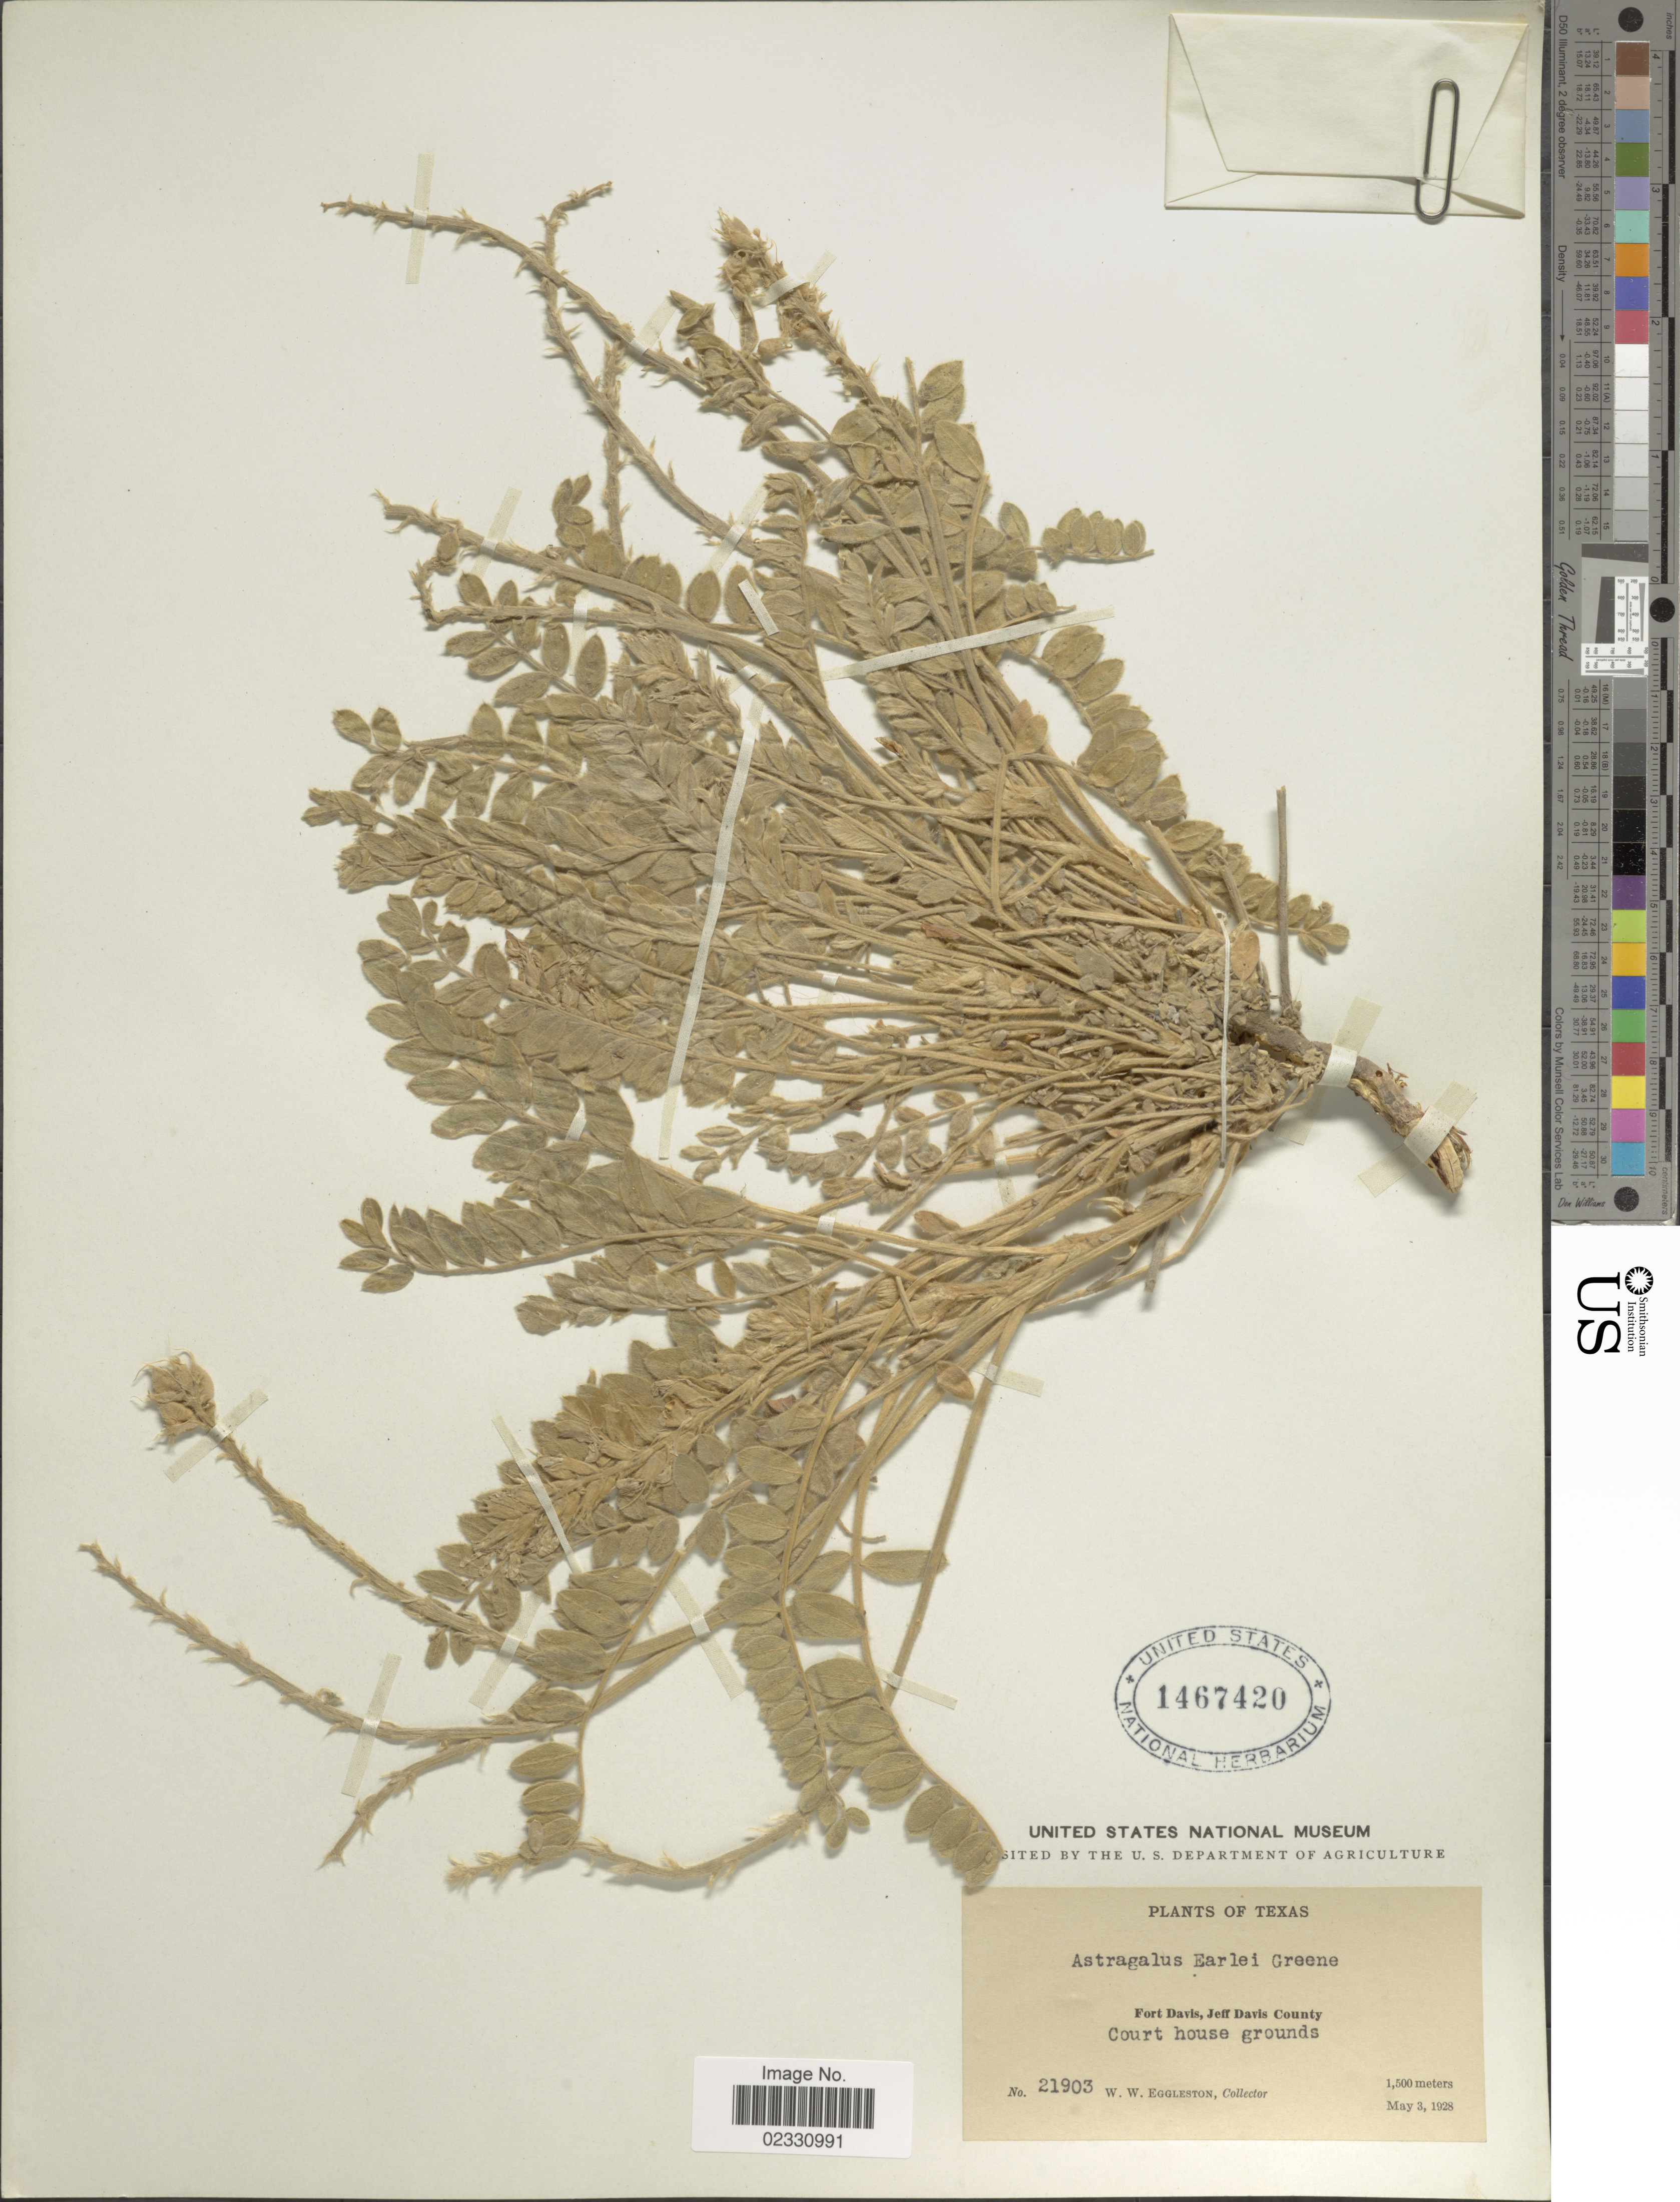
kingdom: Plantae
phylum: Tracheophyta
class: Magnoliopsida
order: Fabales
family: Fabaceae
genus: Astragalus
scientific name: Astragalus earlei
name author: Greene ex Rydb.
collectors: W. W. Eggleston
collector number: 21903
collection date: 1928-05-03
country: United States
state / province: Texas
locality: Fort Davis, Jeff Davis County, Court house grounds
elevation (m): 1500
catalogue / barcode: US 1467420